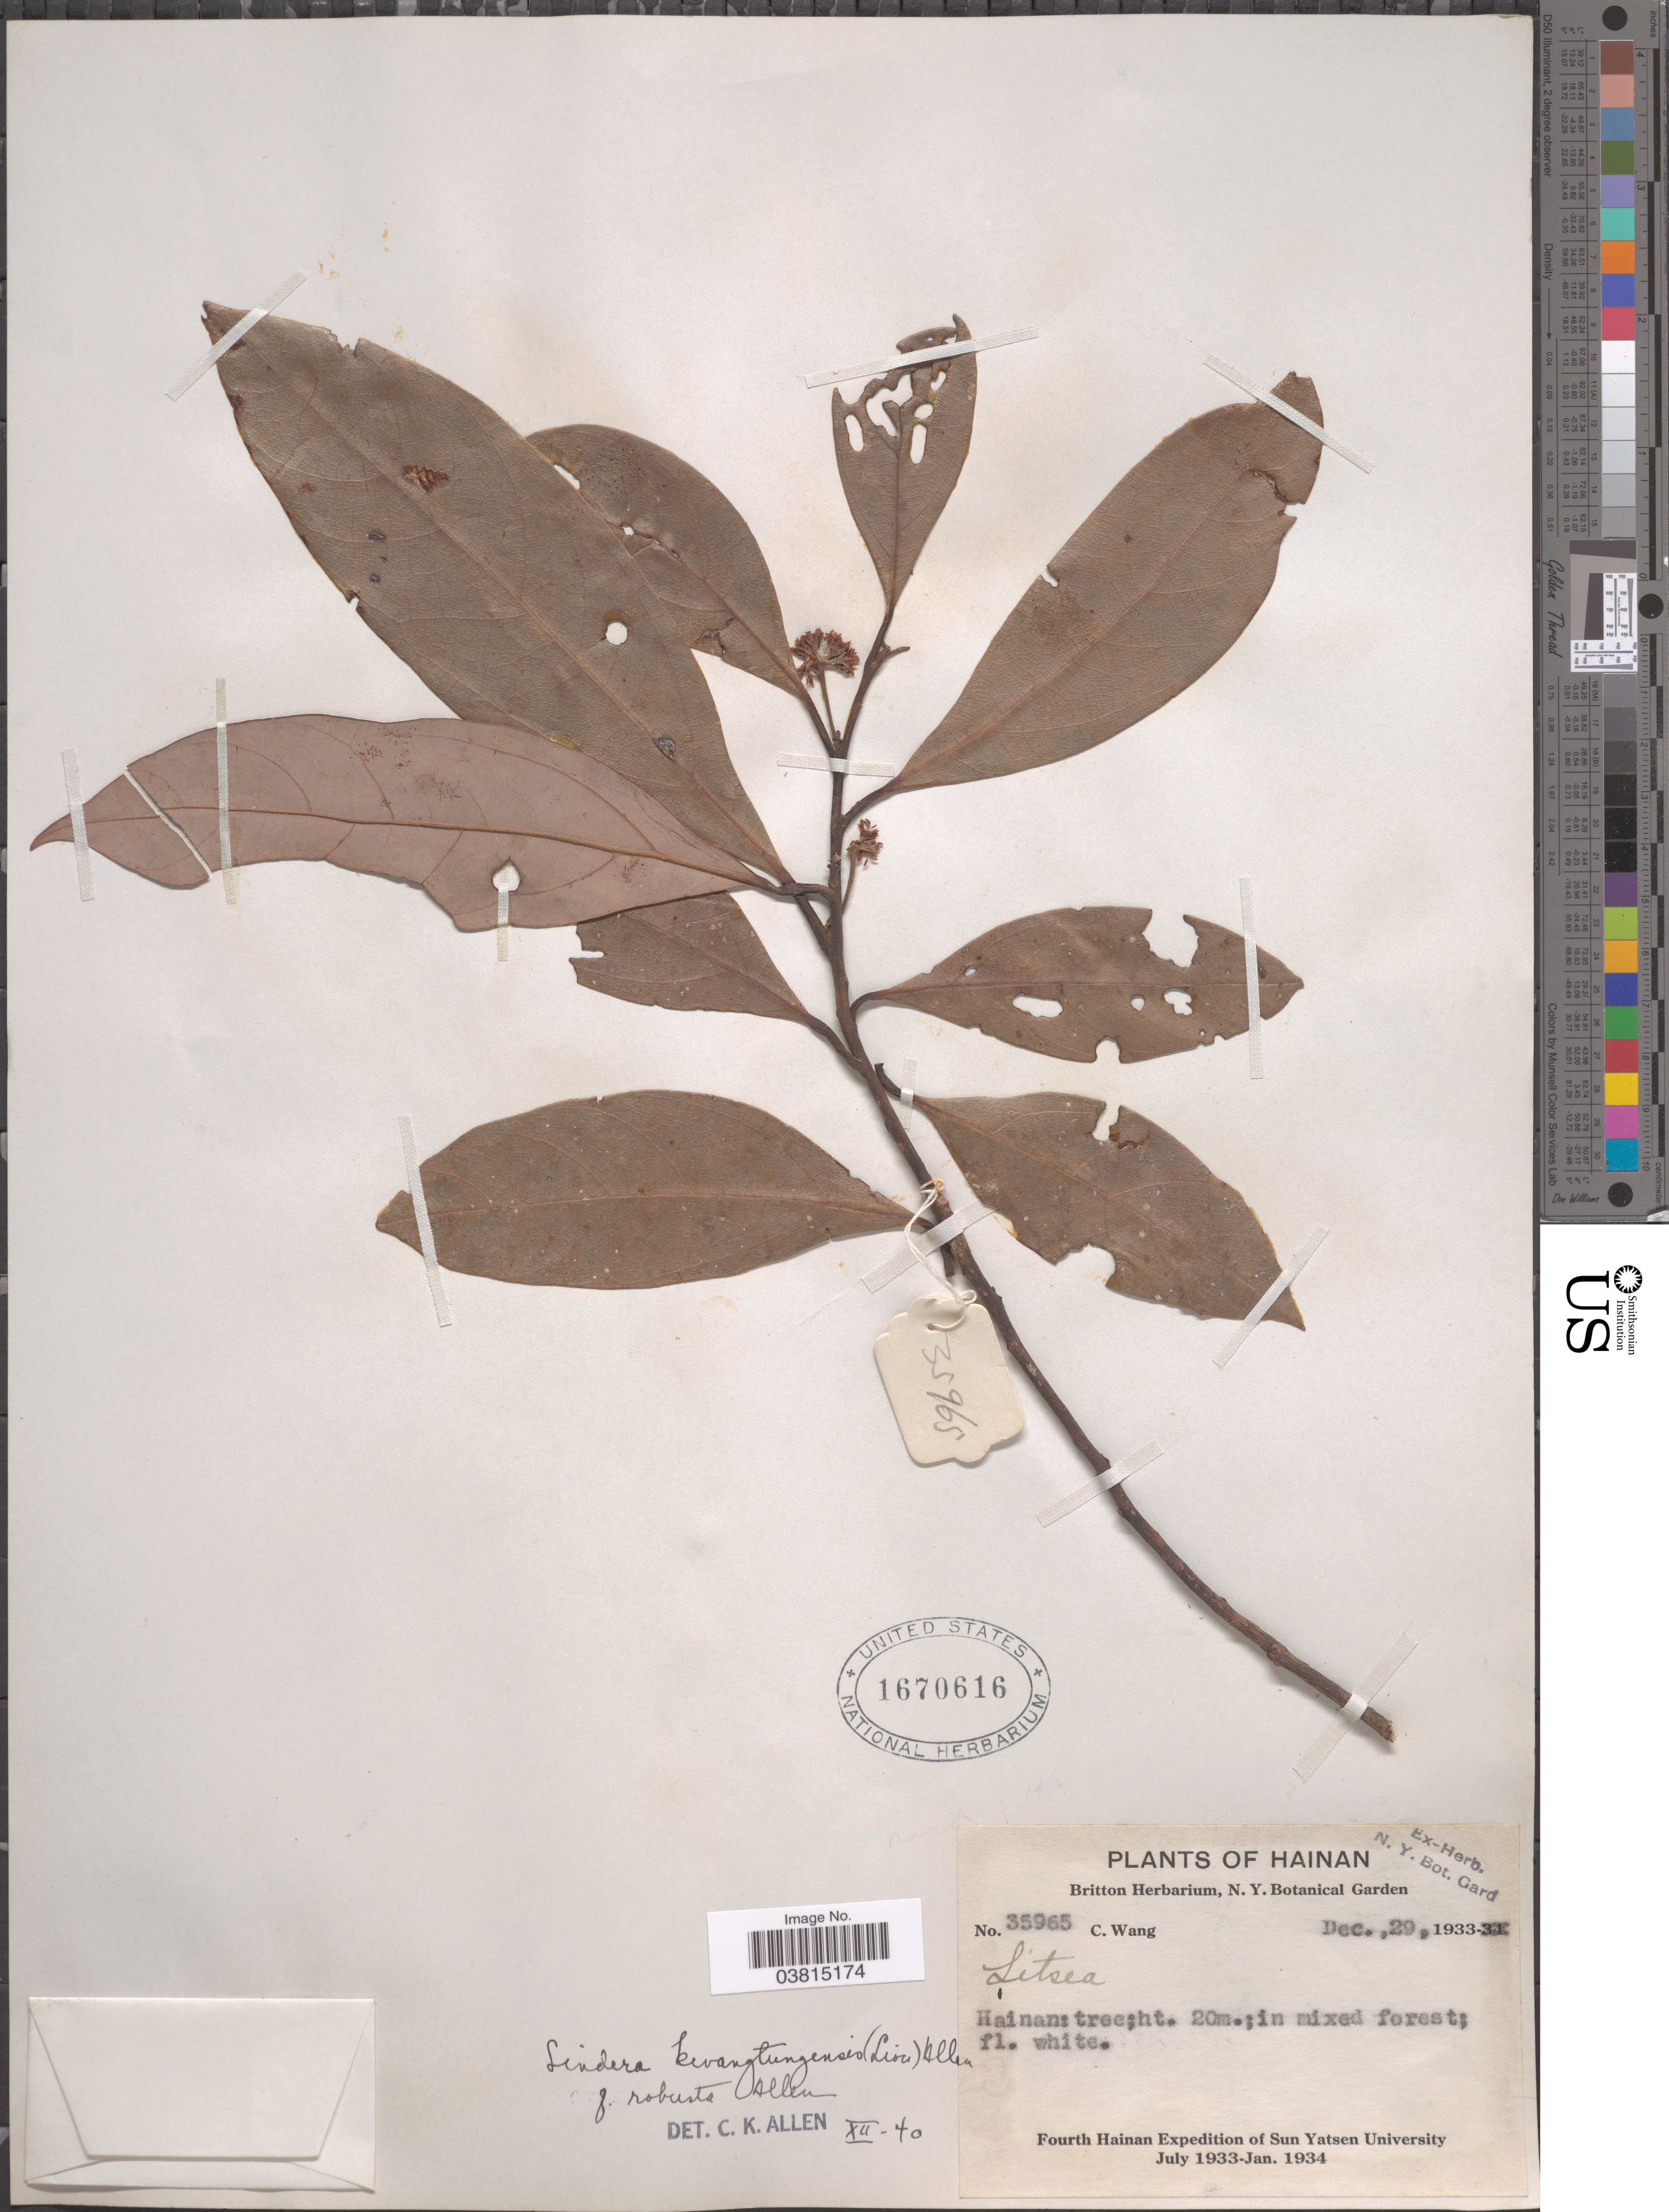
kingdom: Plantae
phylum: Tracheophyta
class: Magnoliopsida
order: Laurales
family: Lauraceae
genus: Lindera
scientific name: Lindera kwangtungensis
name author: (Liou) C.K. Allen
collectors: C. Wang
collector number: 35965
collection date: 1933-12-29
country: China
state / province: Hainan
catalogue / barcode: US 1670616